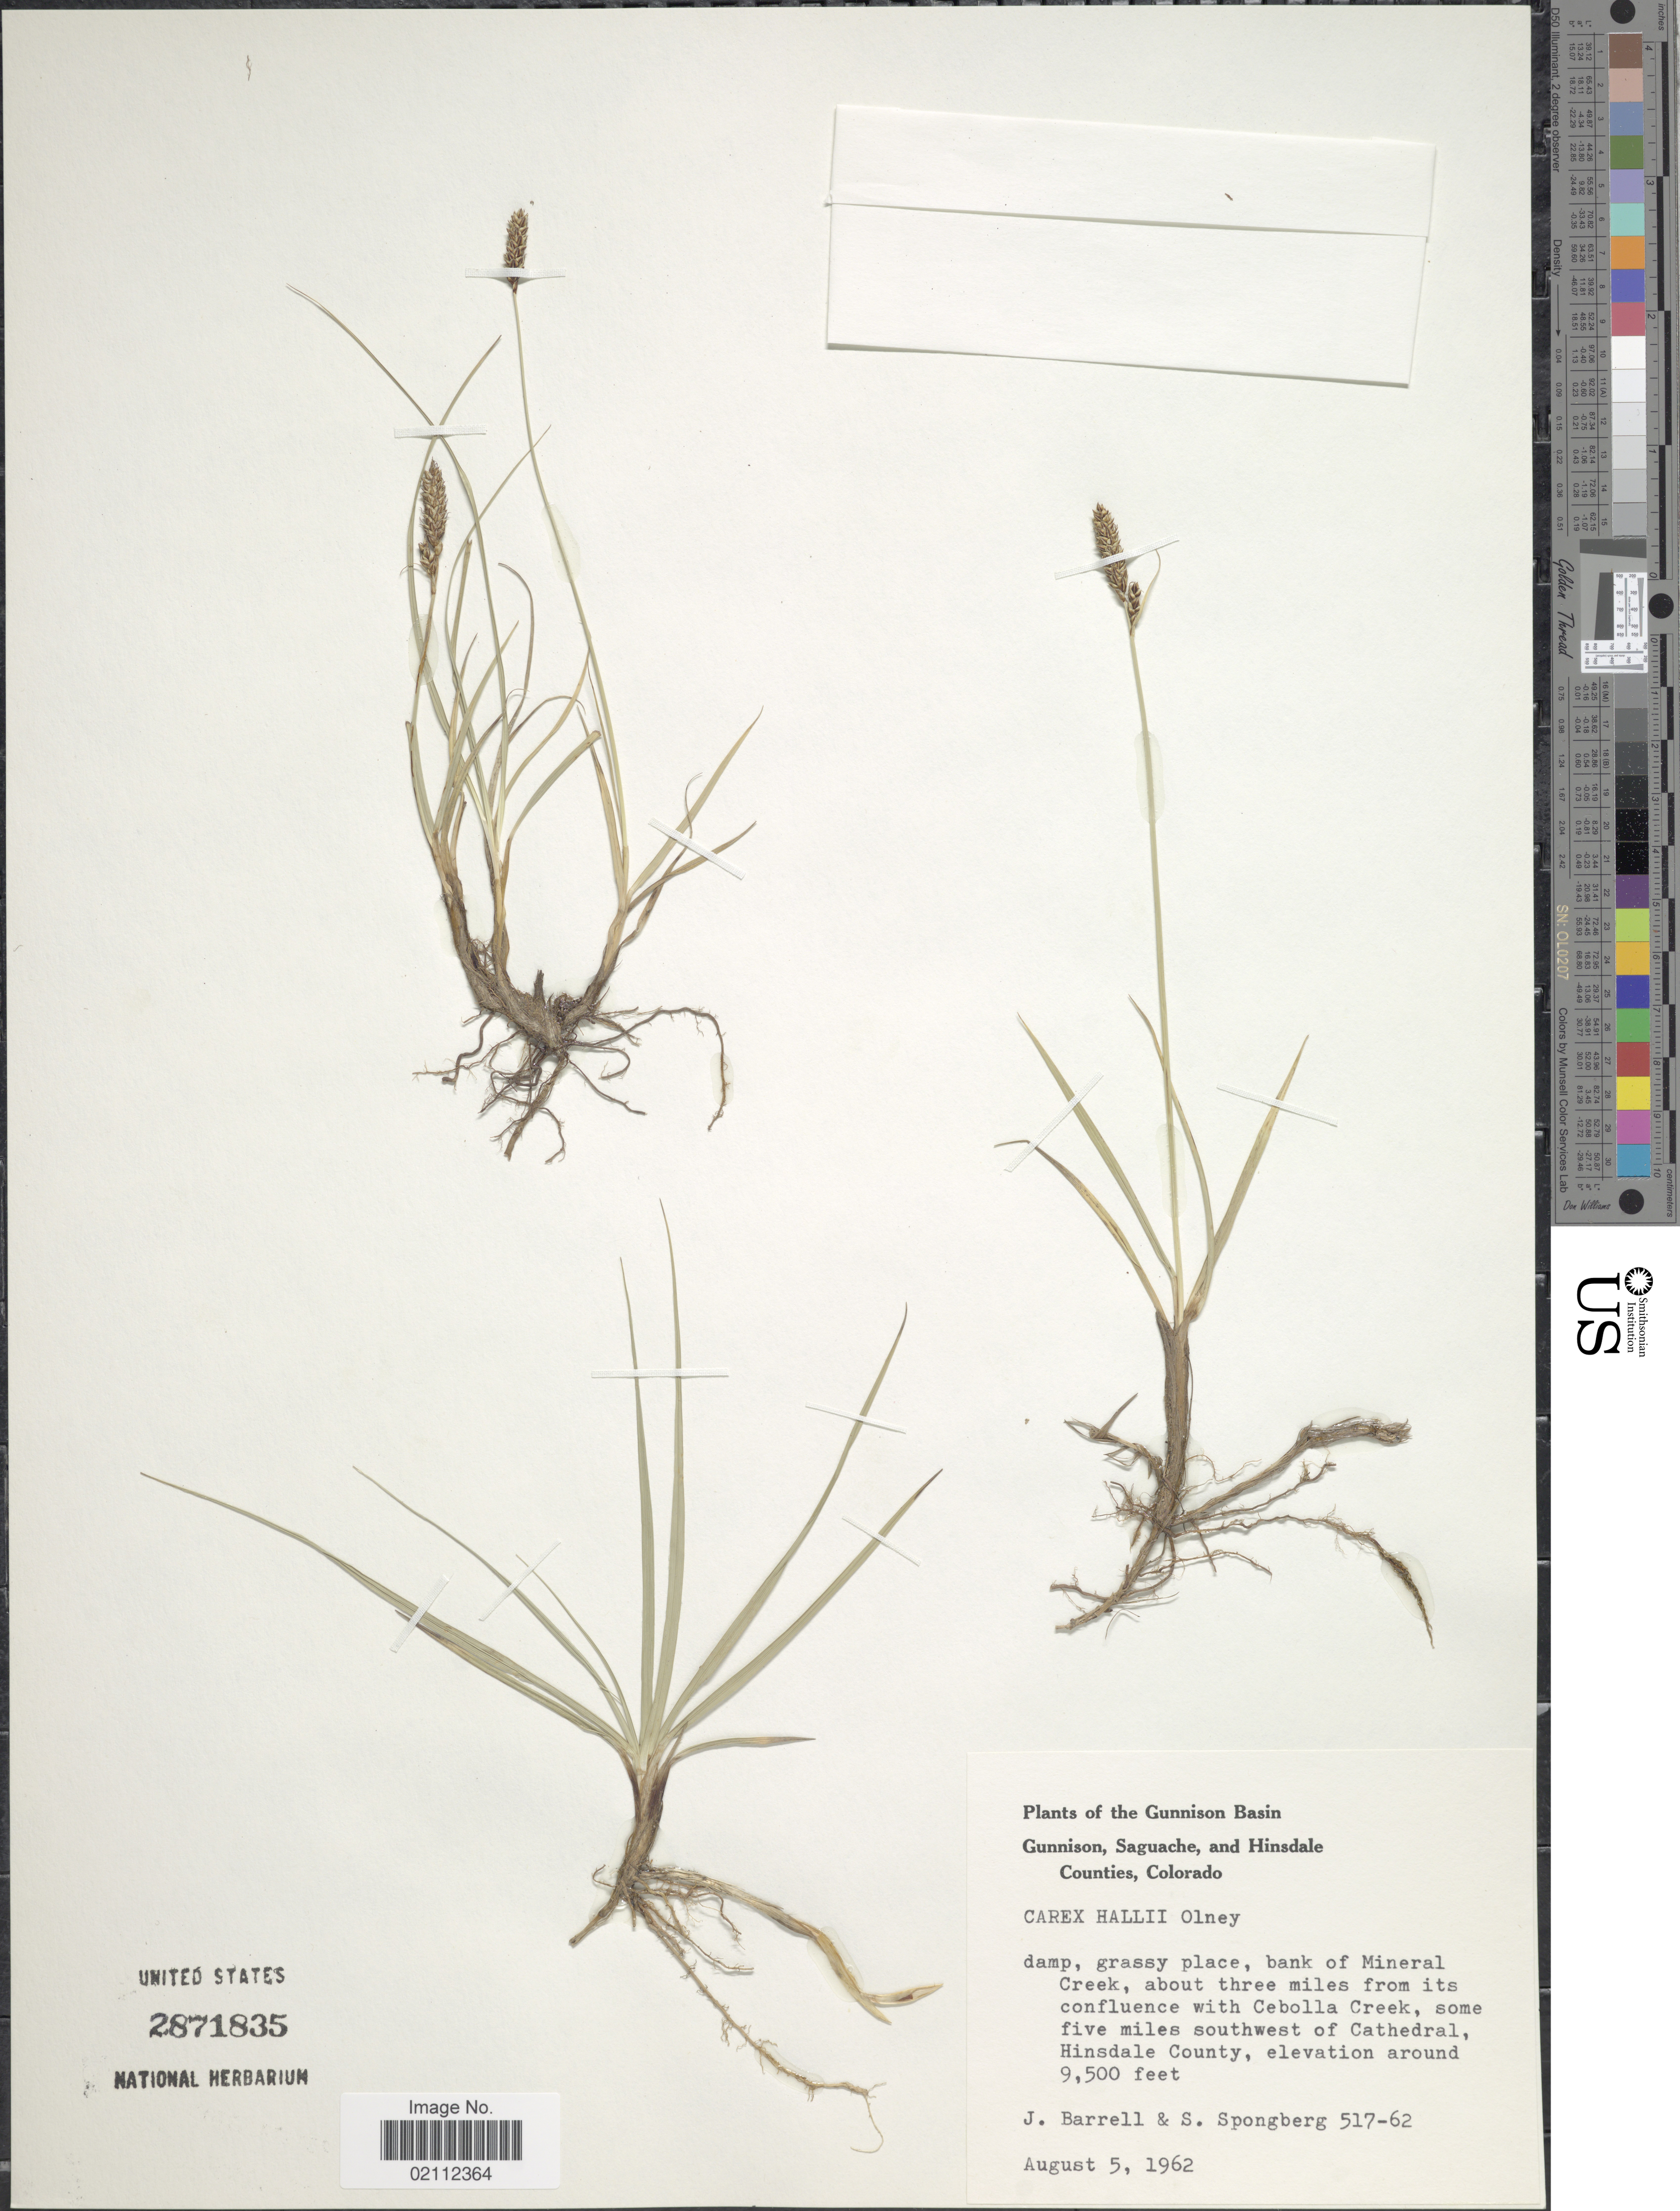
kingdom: Plantae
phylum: Tracheophyta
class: Liliopsida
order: Poales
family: Cyperaceae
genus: Carex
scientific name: Carex hallii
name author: Olney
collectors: J. Barrell & S. A.Spongberg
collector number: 517-62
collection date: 1962-08-05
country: United States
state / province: Colorado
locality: Gunnison Basin. bank of Mineral Creek, about three miles from its confluence with Cebolla Creek, some five miles southwest of Cathedral, Hinsdale County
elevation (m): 2896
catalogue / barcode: US 2871835